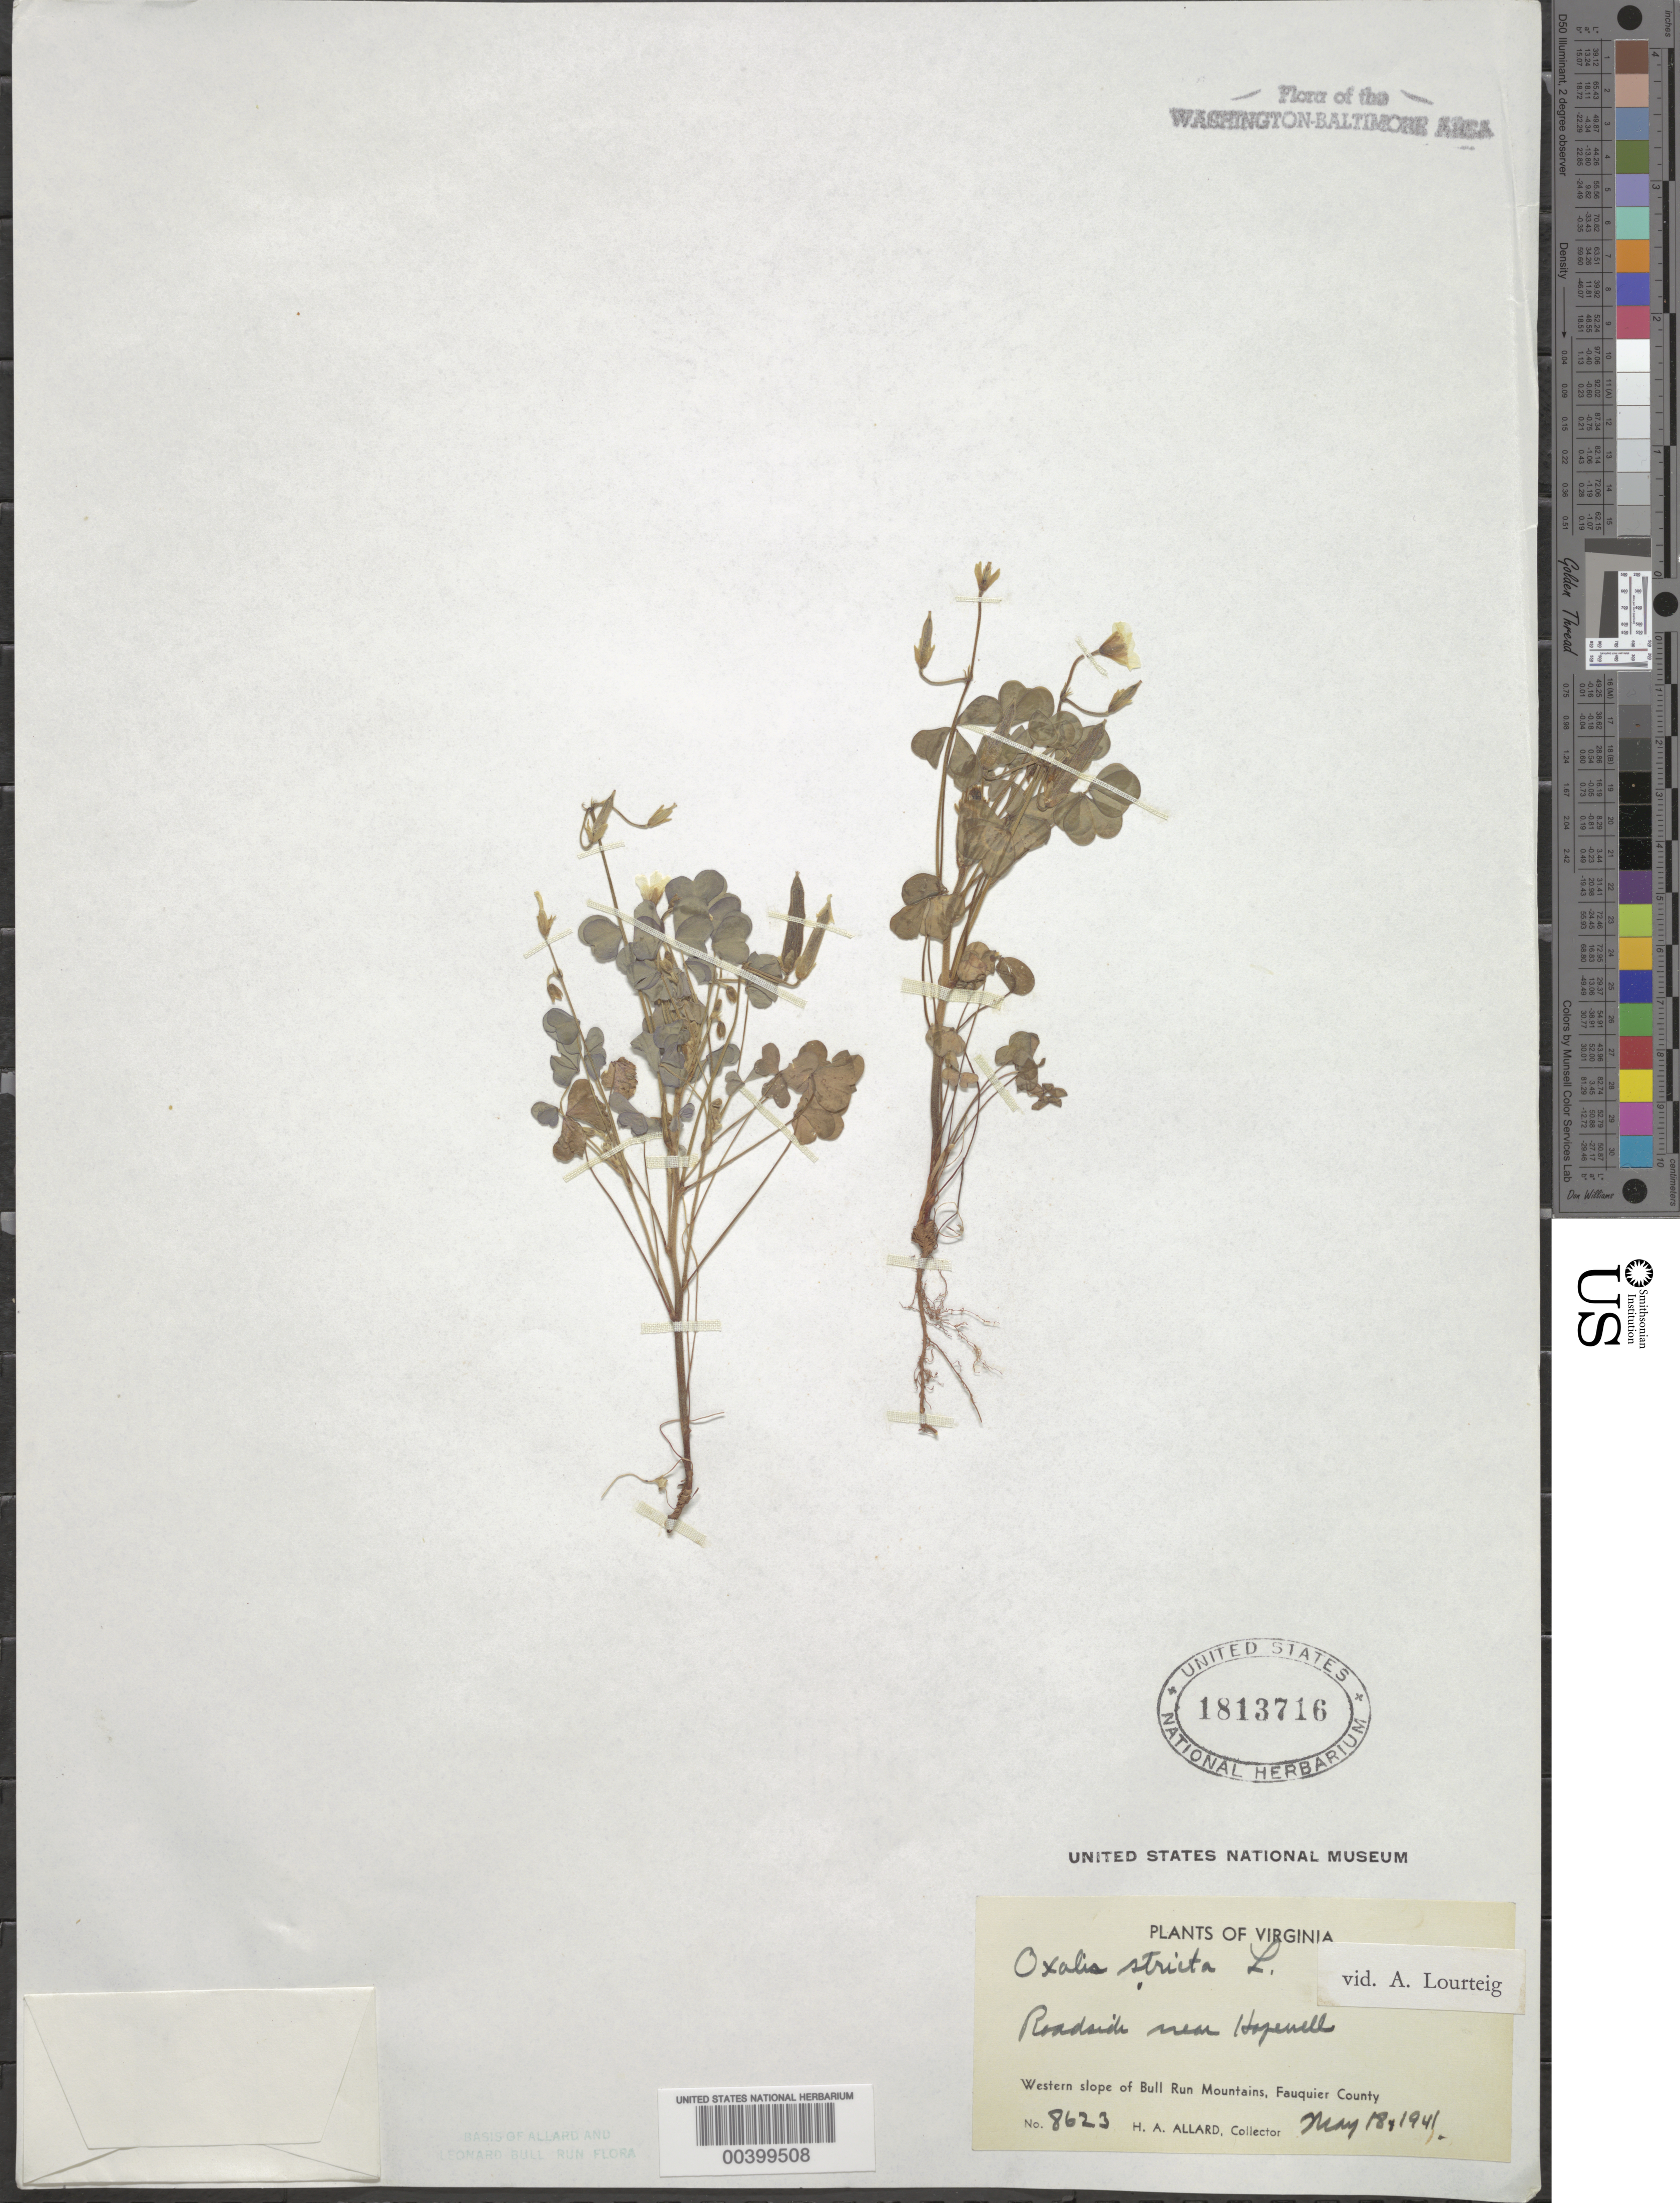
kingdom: Plantae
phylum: Tracheophyta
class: Magnoliopsida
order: Oxalidales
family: Oxalidaceae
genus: Oxalis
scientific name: Oxalis stricta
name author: L.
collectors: H. A. Allard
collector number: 8623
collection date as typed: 18 May 1941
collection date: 1941-05-18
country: United States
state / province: Virginia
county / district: Fauquier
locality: Hopewell vicinity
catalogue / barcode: US 1813716